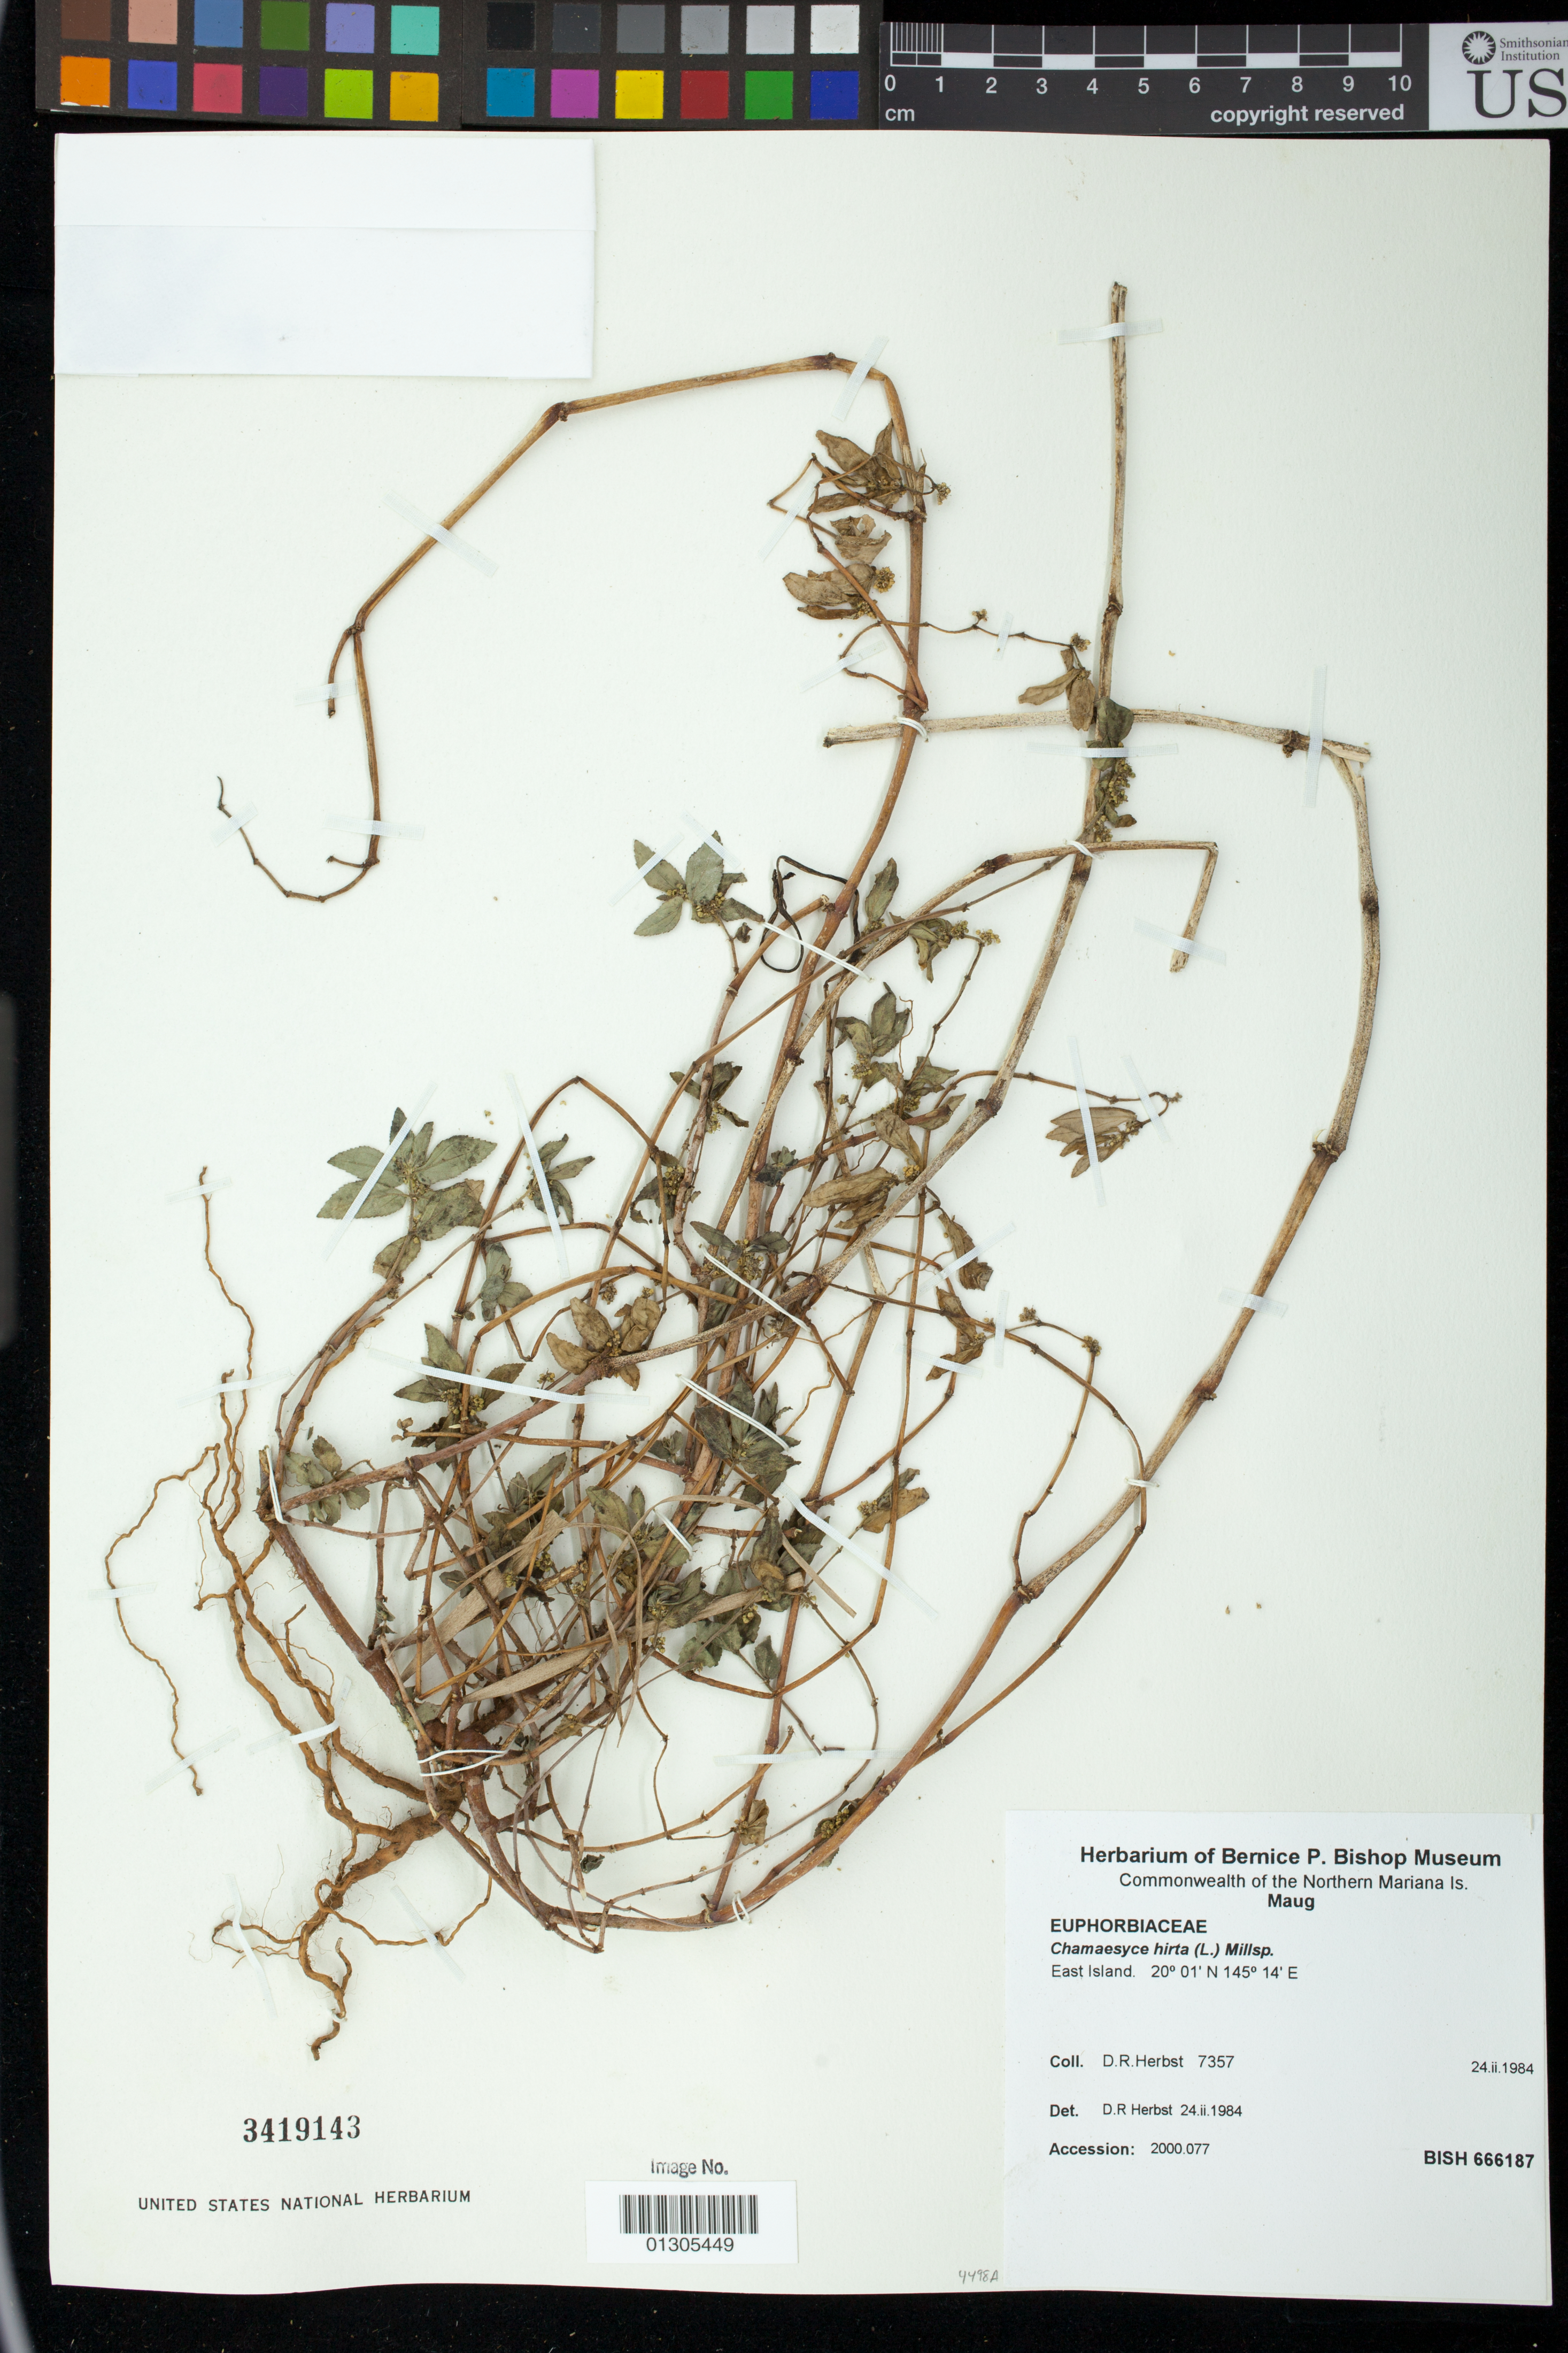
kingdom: Plantae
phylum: Tracheophyta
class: Magnoliopsida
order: Malpighiales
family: Euphorbiaceae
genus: Euphorbia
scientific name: Euphorbia hirta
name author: L.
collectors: D. R. Herbst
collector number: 7357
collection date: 1984-02-24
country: Northern Mariana Islands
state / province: Northern Islands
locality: Maug Islands; East Island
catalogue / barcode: US 3419143